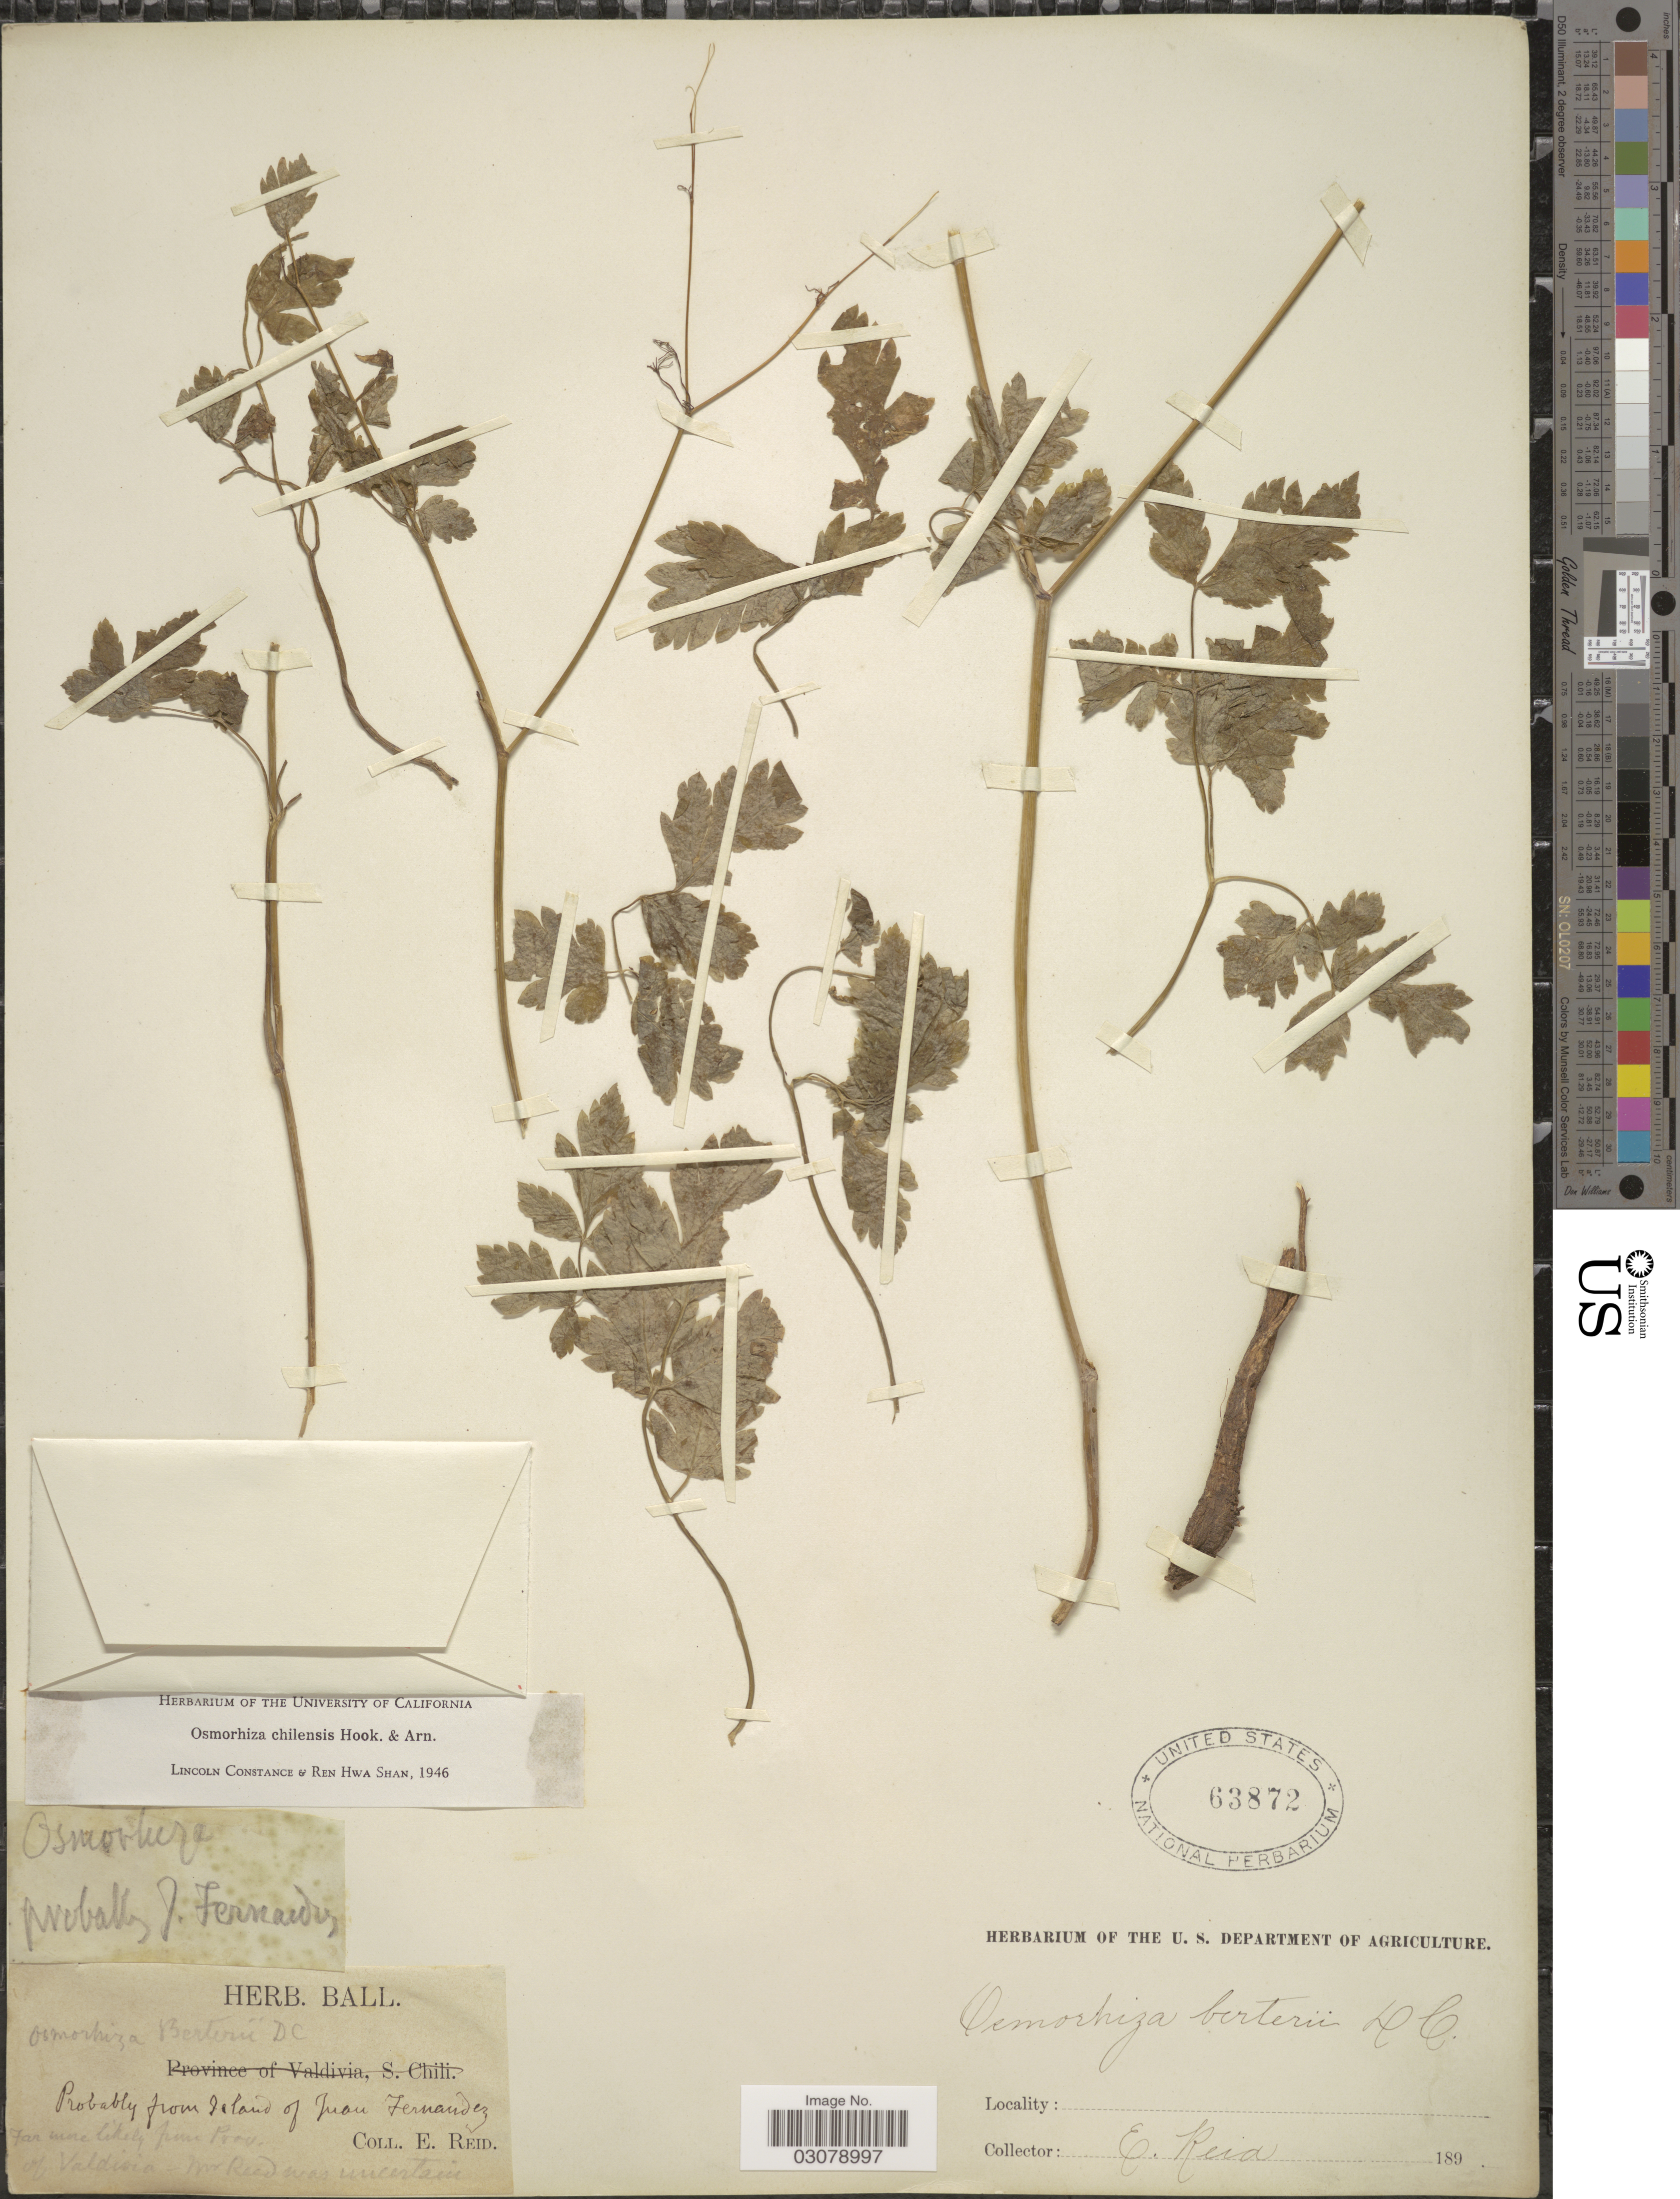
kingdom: Plantae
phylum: Tracheophyta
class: Magnoliopsida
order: Apiales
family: Apiaceae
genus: Osmorhiza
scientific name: Osmorhiza chilensis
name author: Hook. & Arn.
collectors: E. Reid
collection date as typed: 189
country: Chile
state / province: Valparaíso (V)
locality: Probably from Island of Juan Fernandez.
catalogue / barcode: US 63872